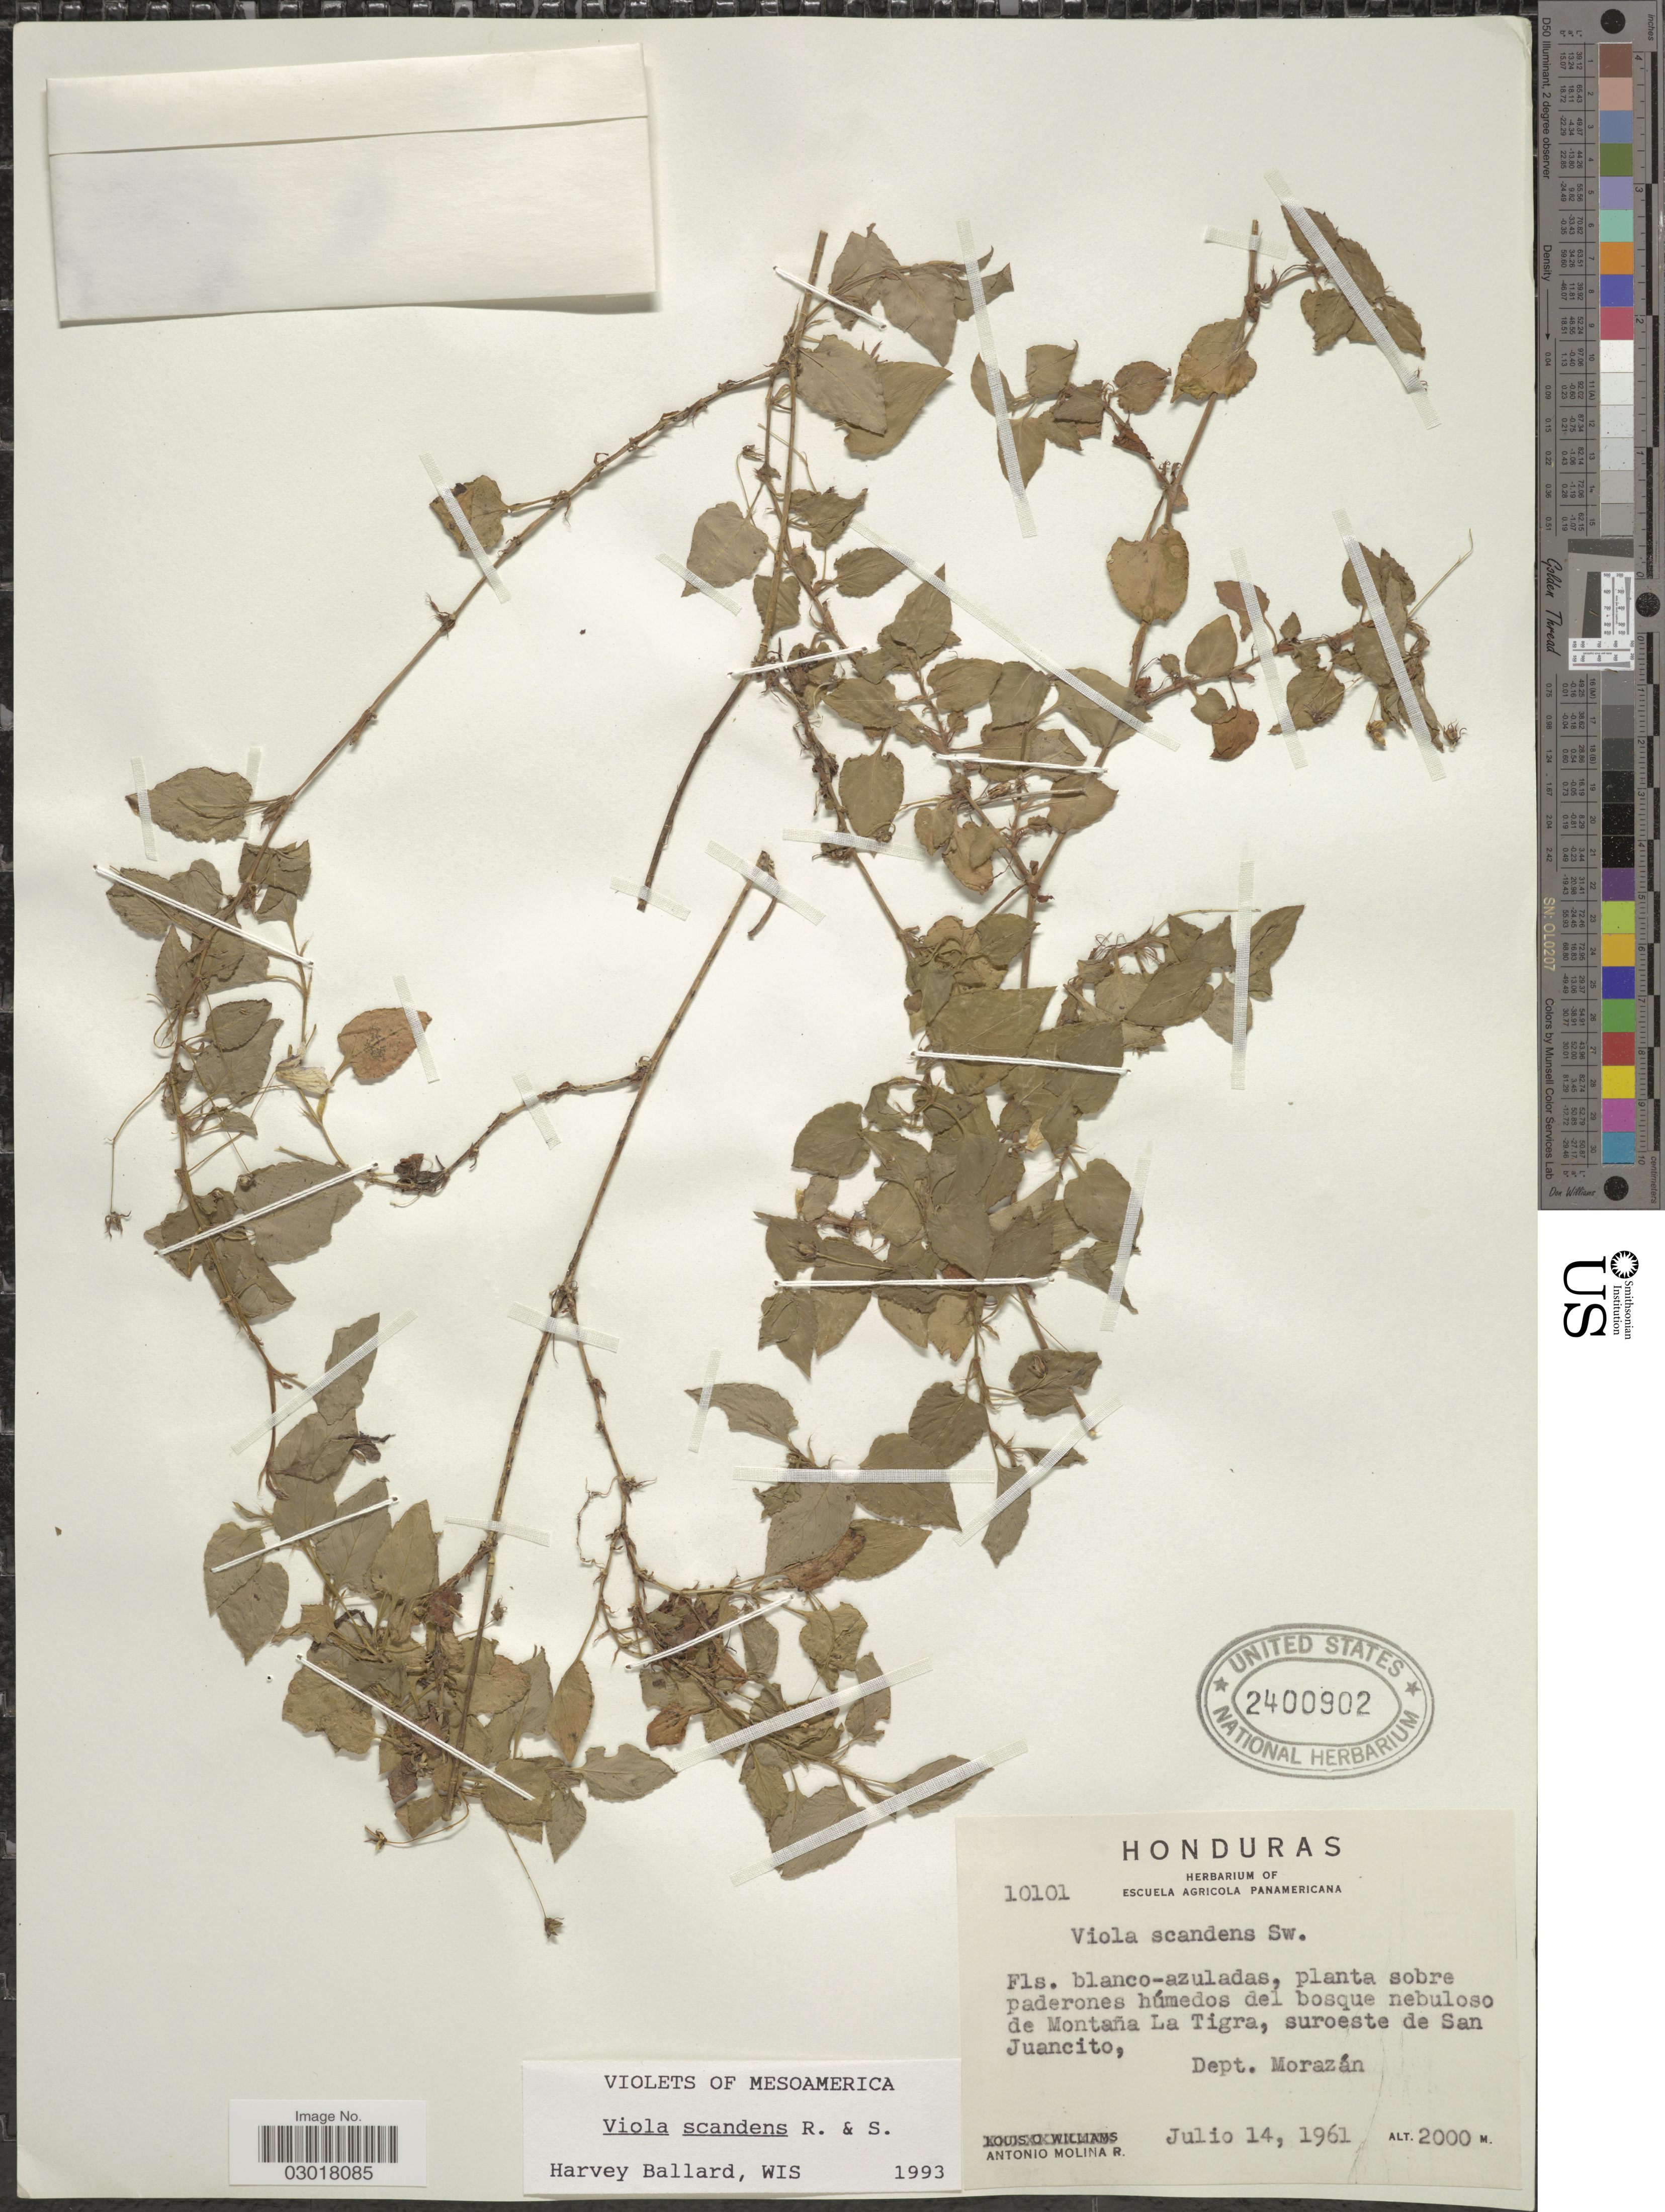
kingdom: Plantae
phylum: Tracheophyta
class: Magnoliopsida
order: Malpighiales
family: Violaceae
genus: Viola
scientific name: Viola scandens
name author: Humb. & Bonpl. ex Schult.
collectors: A. Molina R.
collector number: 10101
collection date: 1961-07-14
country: Honduras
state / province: Fco. Morazán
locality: Húmedos del bosque nebuloso de Montaña La Tigra, suroeste de San Juancito, Dept. Morazán.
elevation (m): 2000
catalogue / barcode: US 2400902